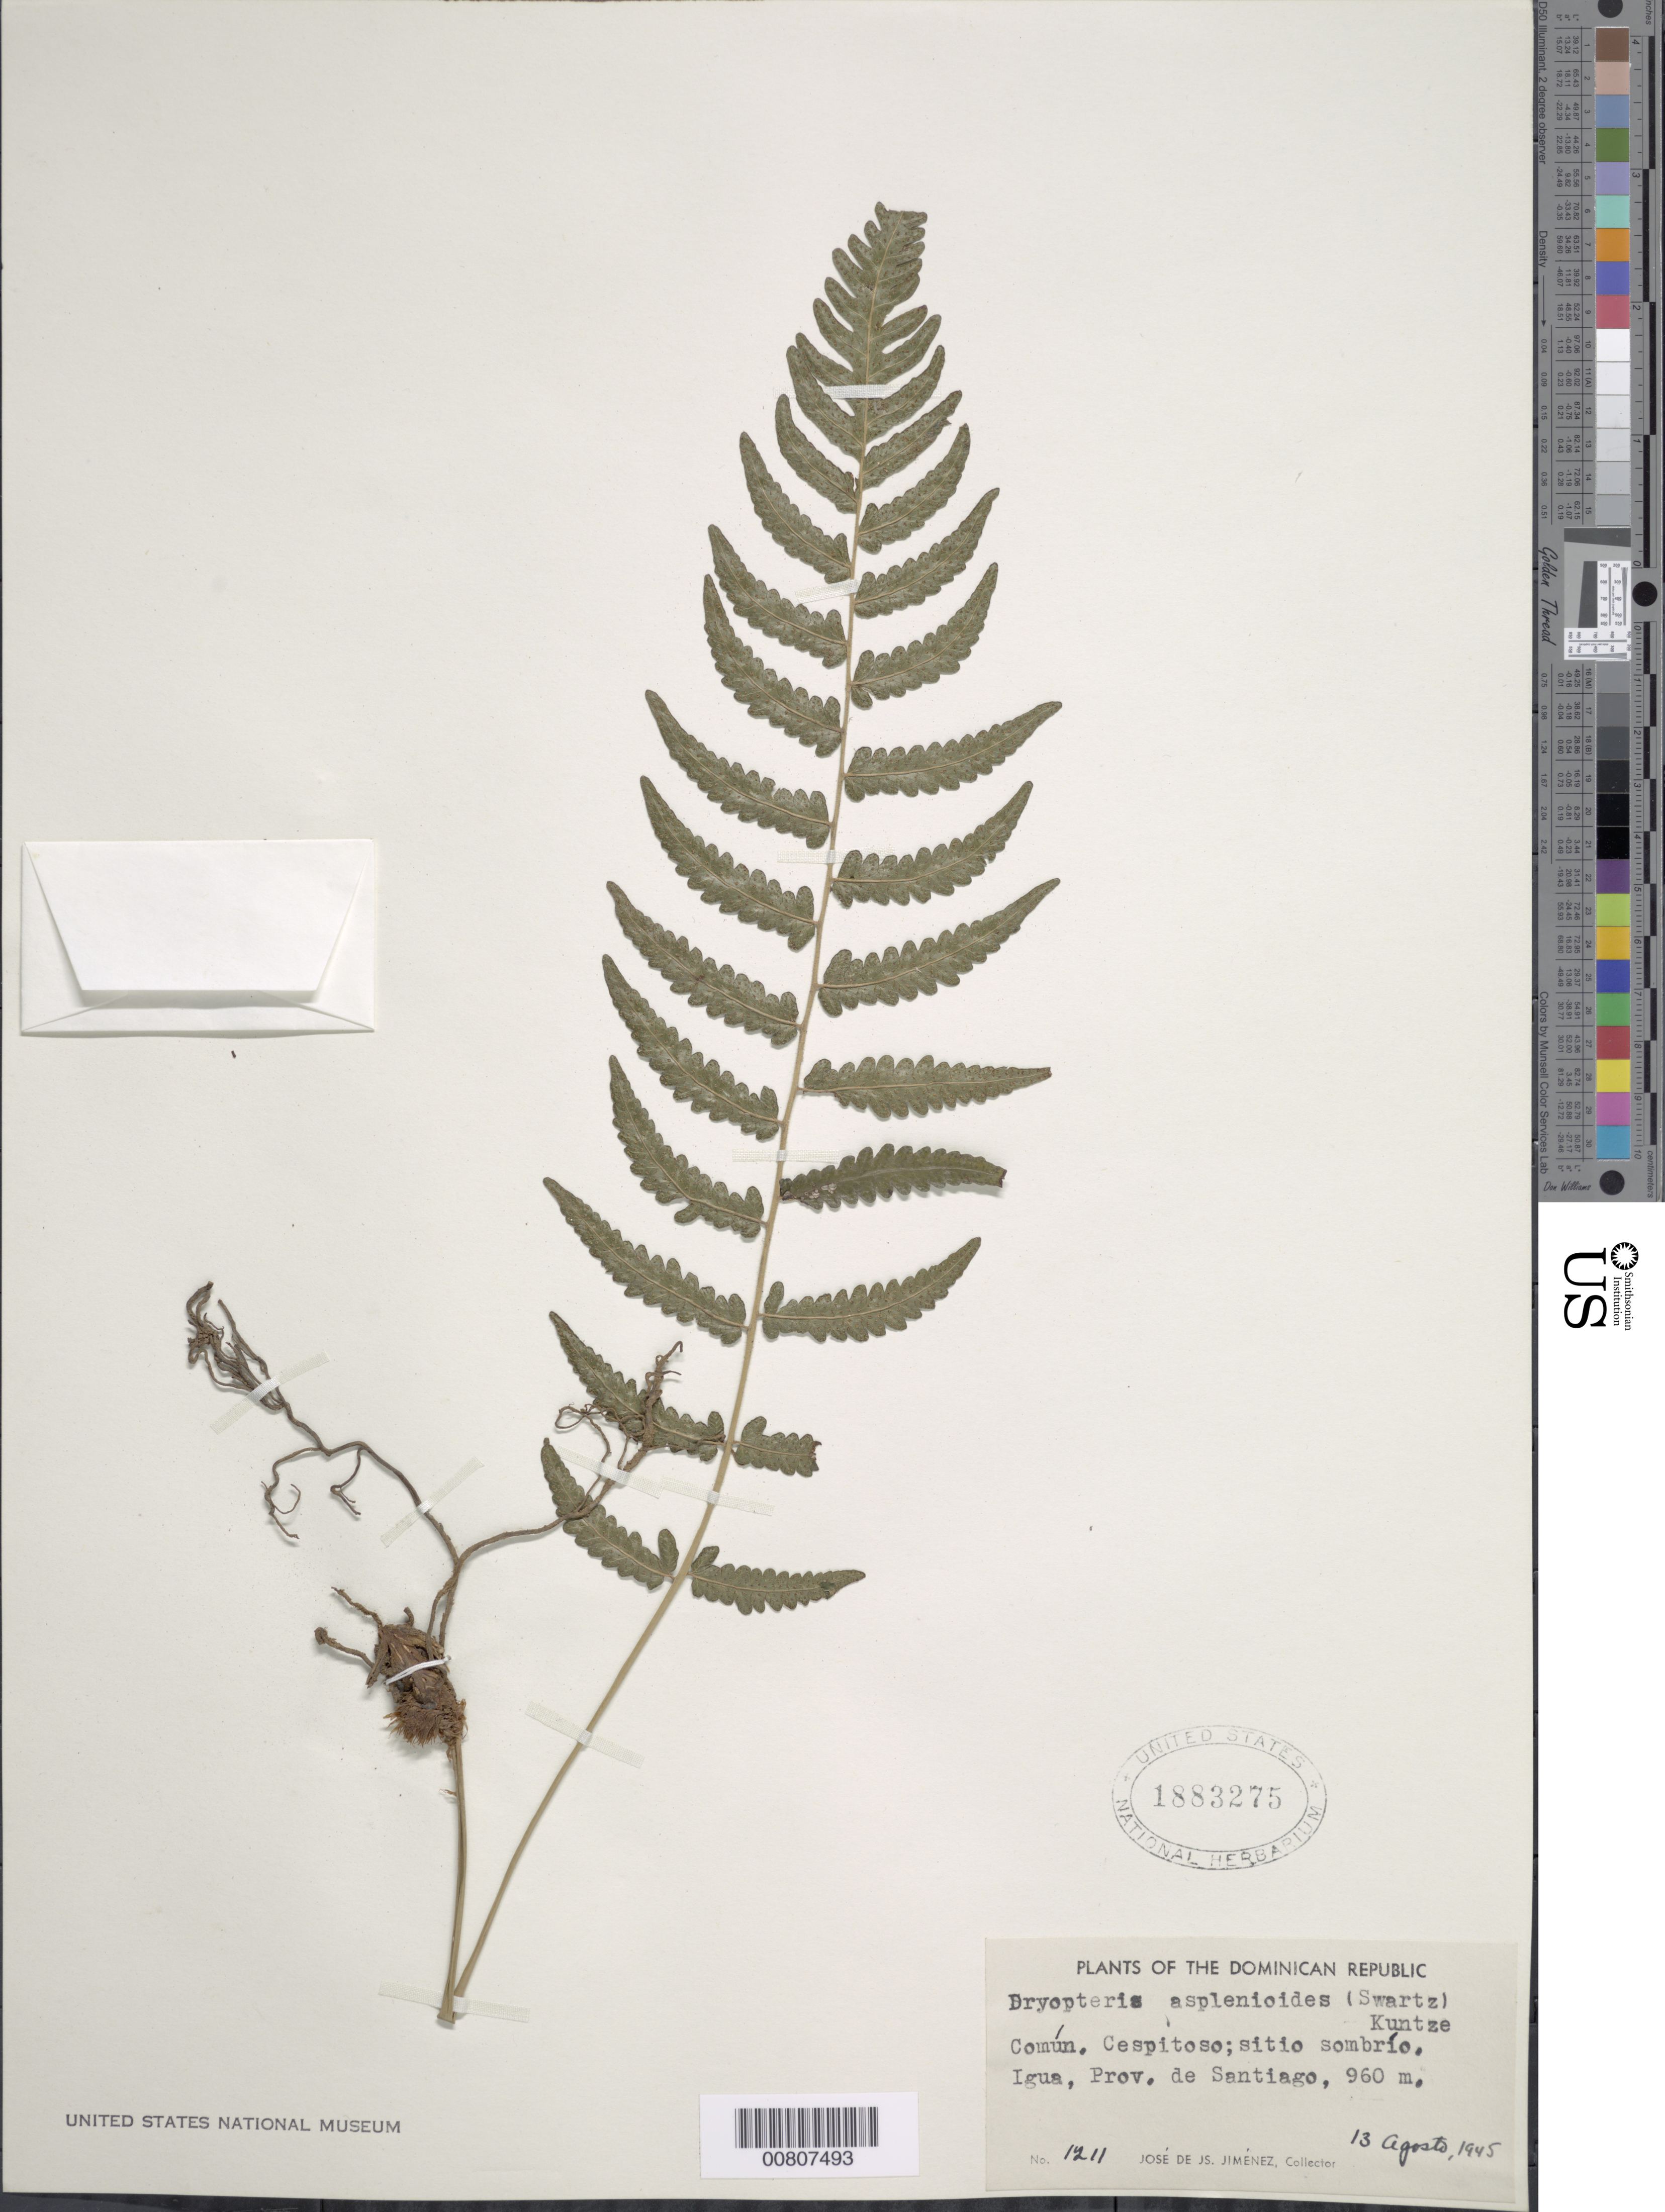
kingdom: Plantae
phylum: Tracheophyta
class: Polypodiopsida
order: Polypodiales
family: Thelypteridaceae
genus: Goniopteris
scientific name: Goniopteris retroflexa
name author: (L.) Pic. Serm.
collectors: J. J. Jiménez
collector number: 1211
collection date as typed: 13 Aug 1945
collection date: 1945-08-13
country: Dominican Republic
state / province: Santiago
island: Hispaniola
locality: Igua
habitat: Sitio sombrío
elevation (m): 960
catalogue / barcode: US 1883275